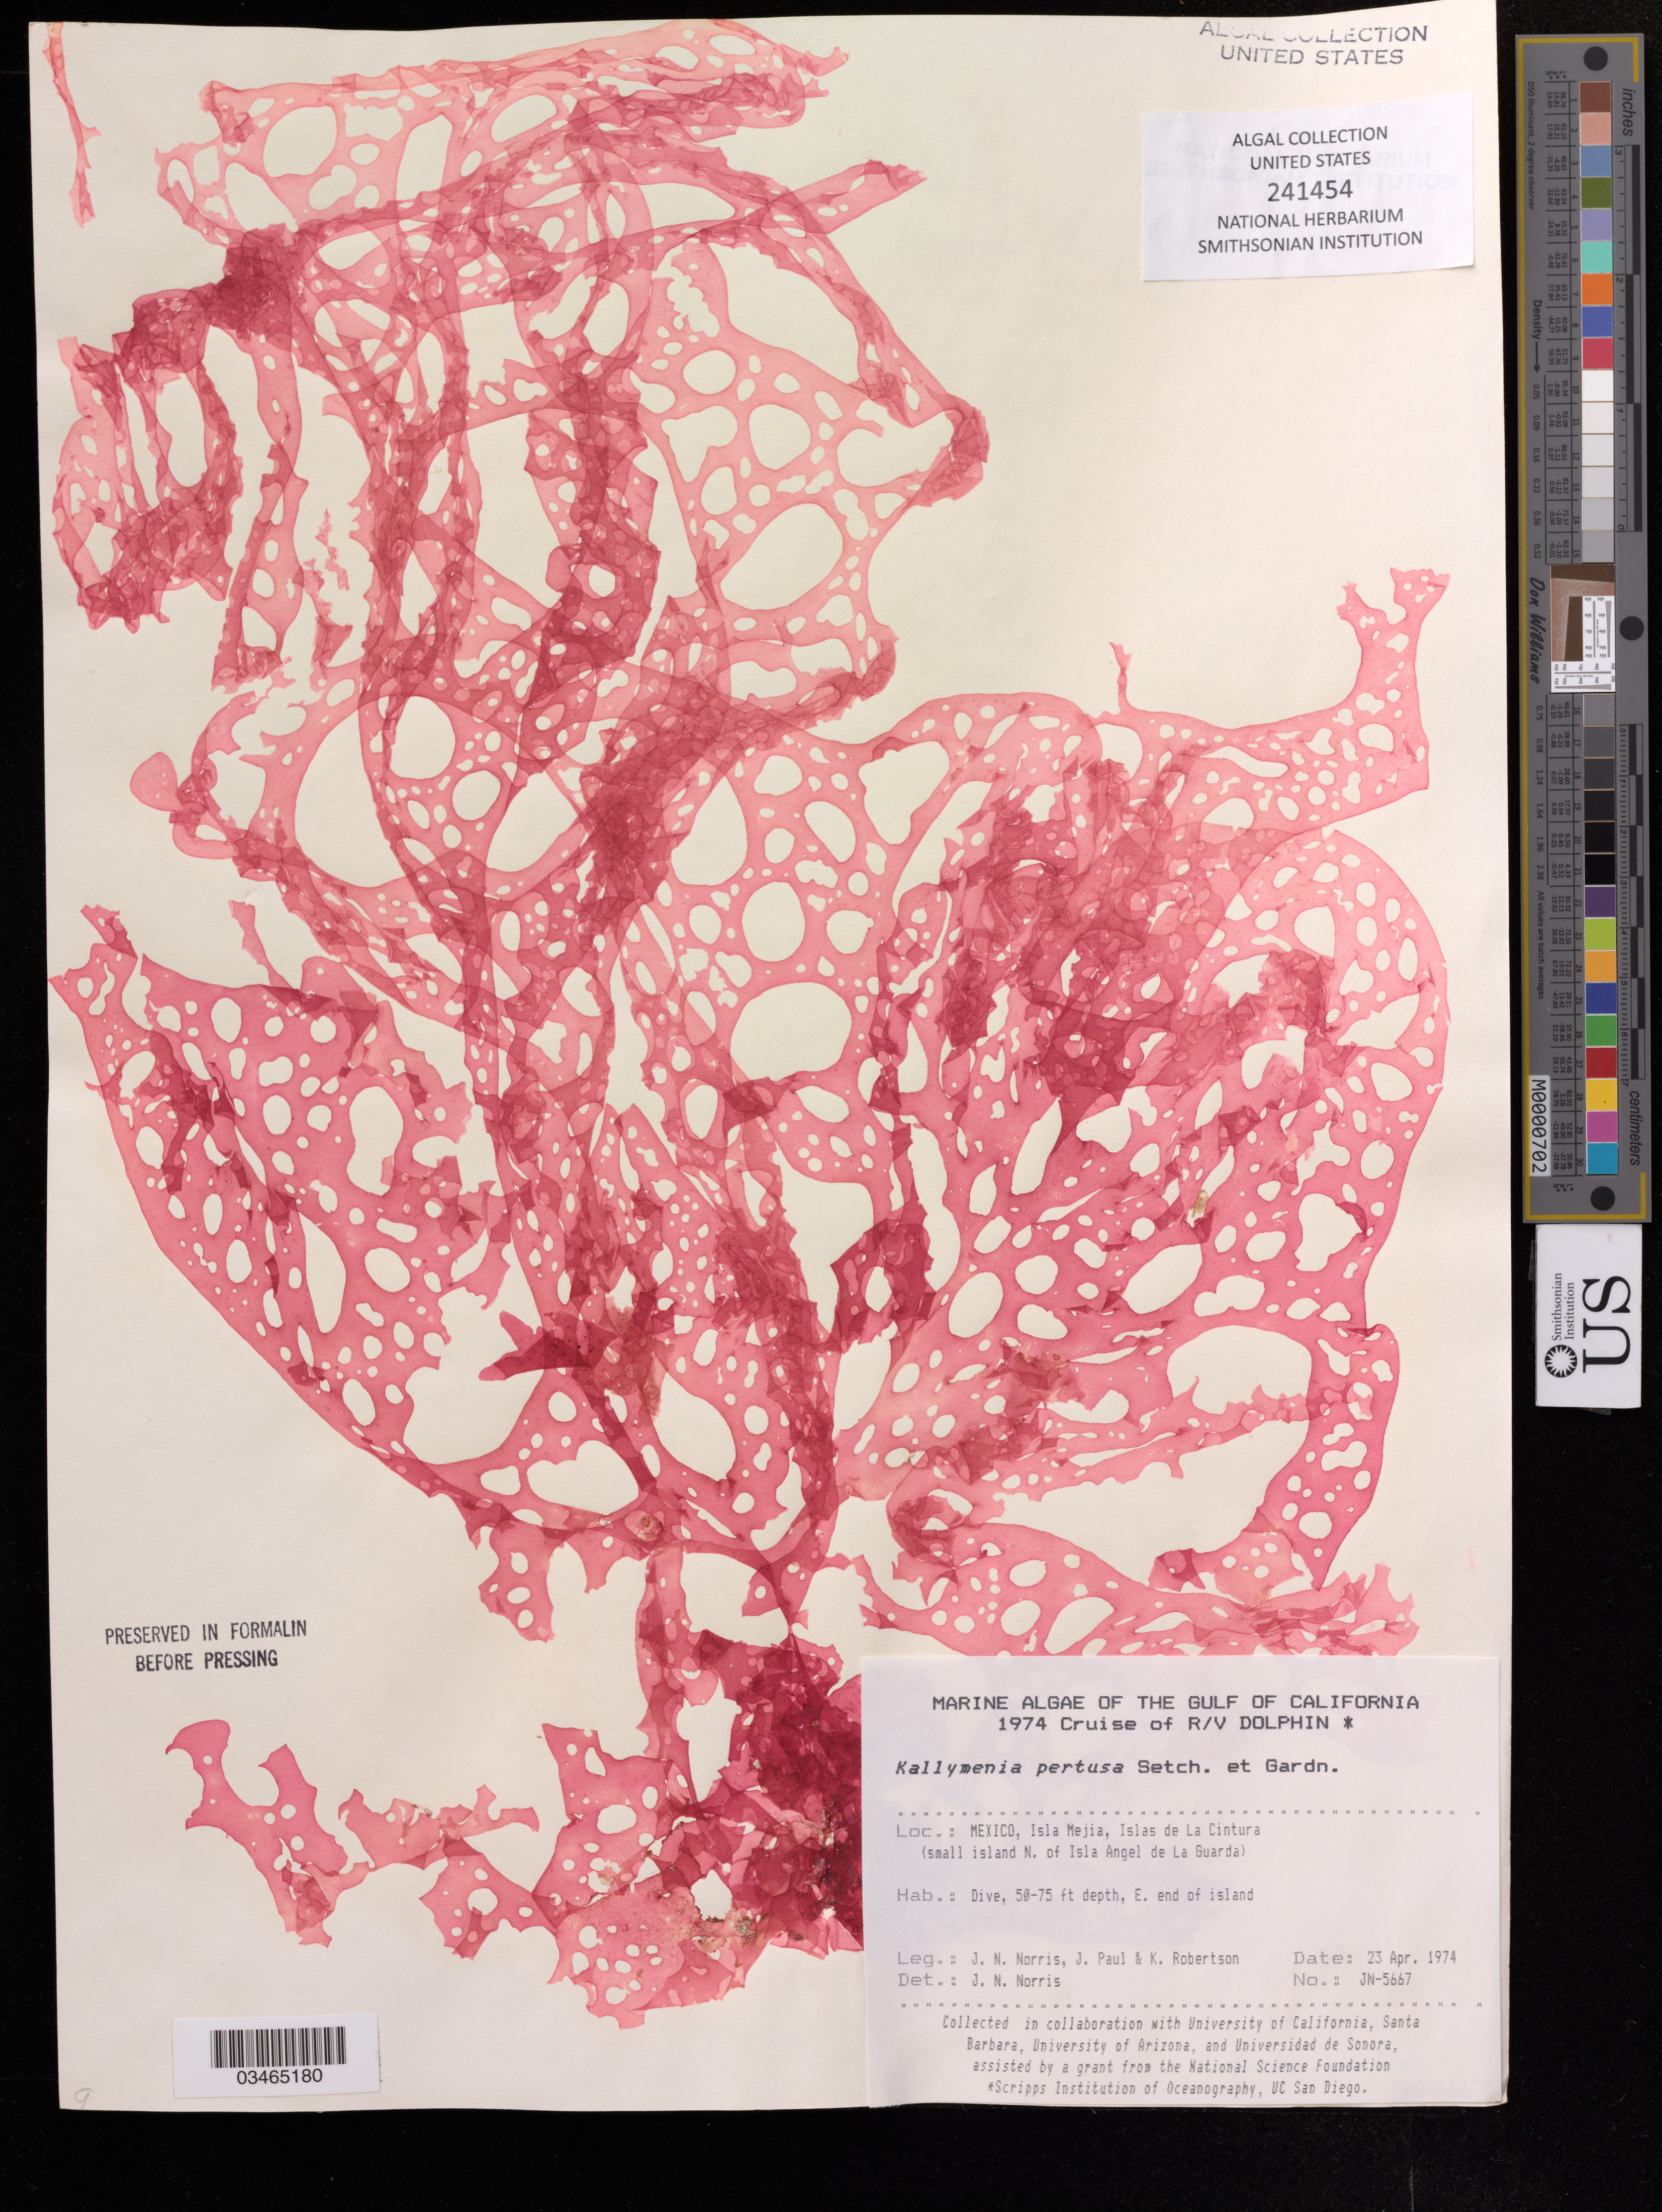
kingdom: Plantae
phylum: Rhodophyta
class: Florideophyceae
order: Gigartinales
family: Kallymeniaceae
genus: Kallymenia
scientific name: Kallymenia pertusa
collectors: J. Norris, J. Paul & K. Robertson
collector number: JN-5667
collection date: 1974-04-23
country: United States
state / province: New Mexico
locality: The Gulf of California, Isla Mejia, Islas de La Cintura (small island N. of Isla Angel de La Guarda), E. end of island.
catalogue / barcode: US 241454